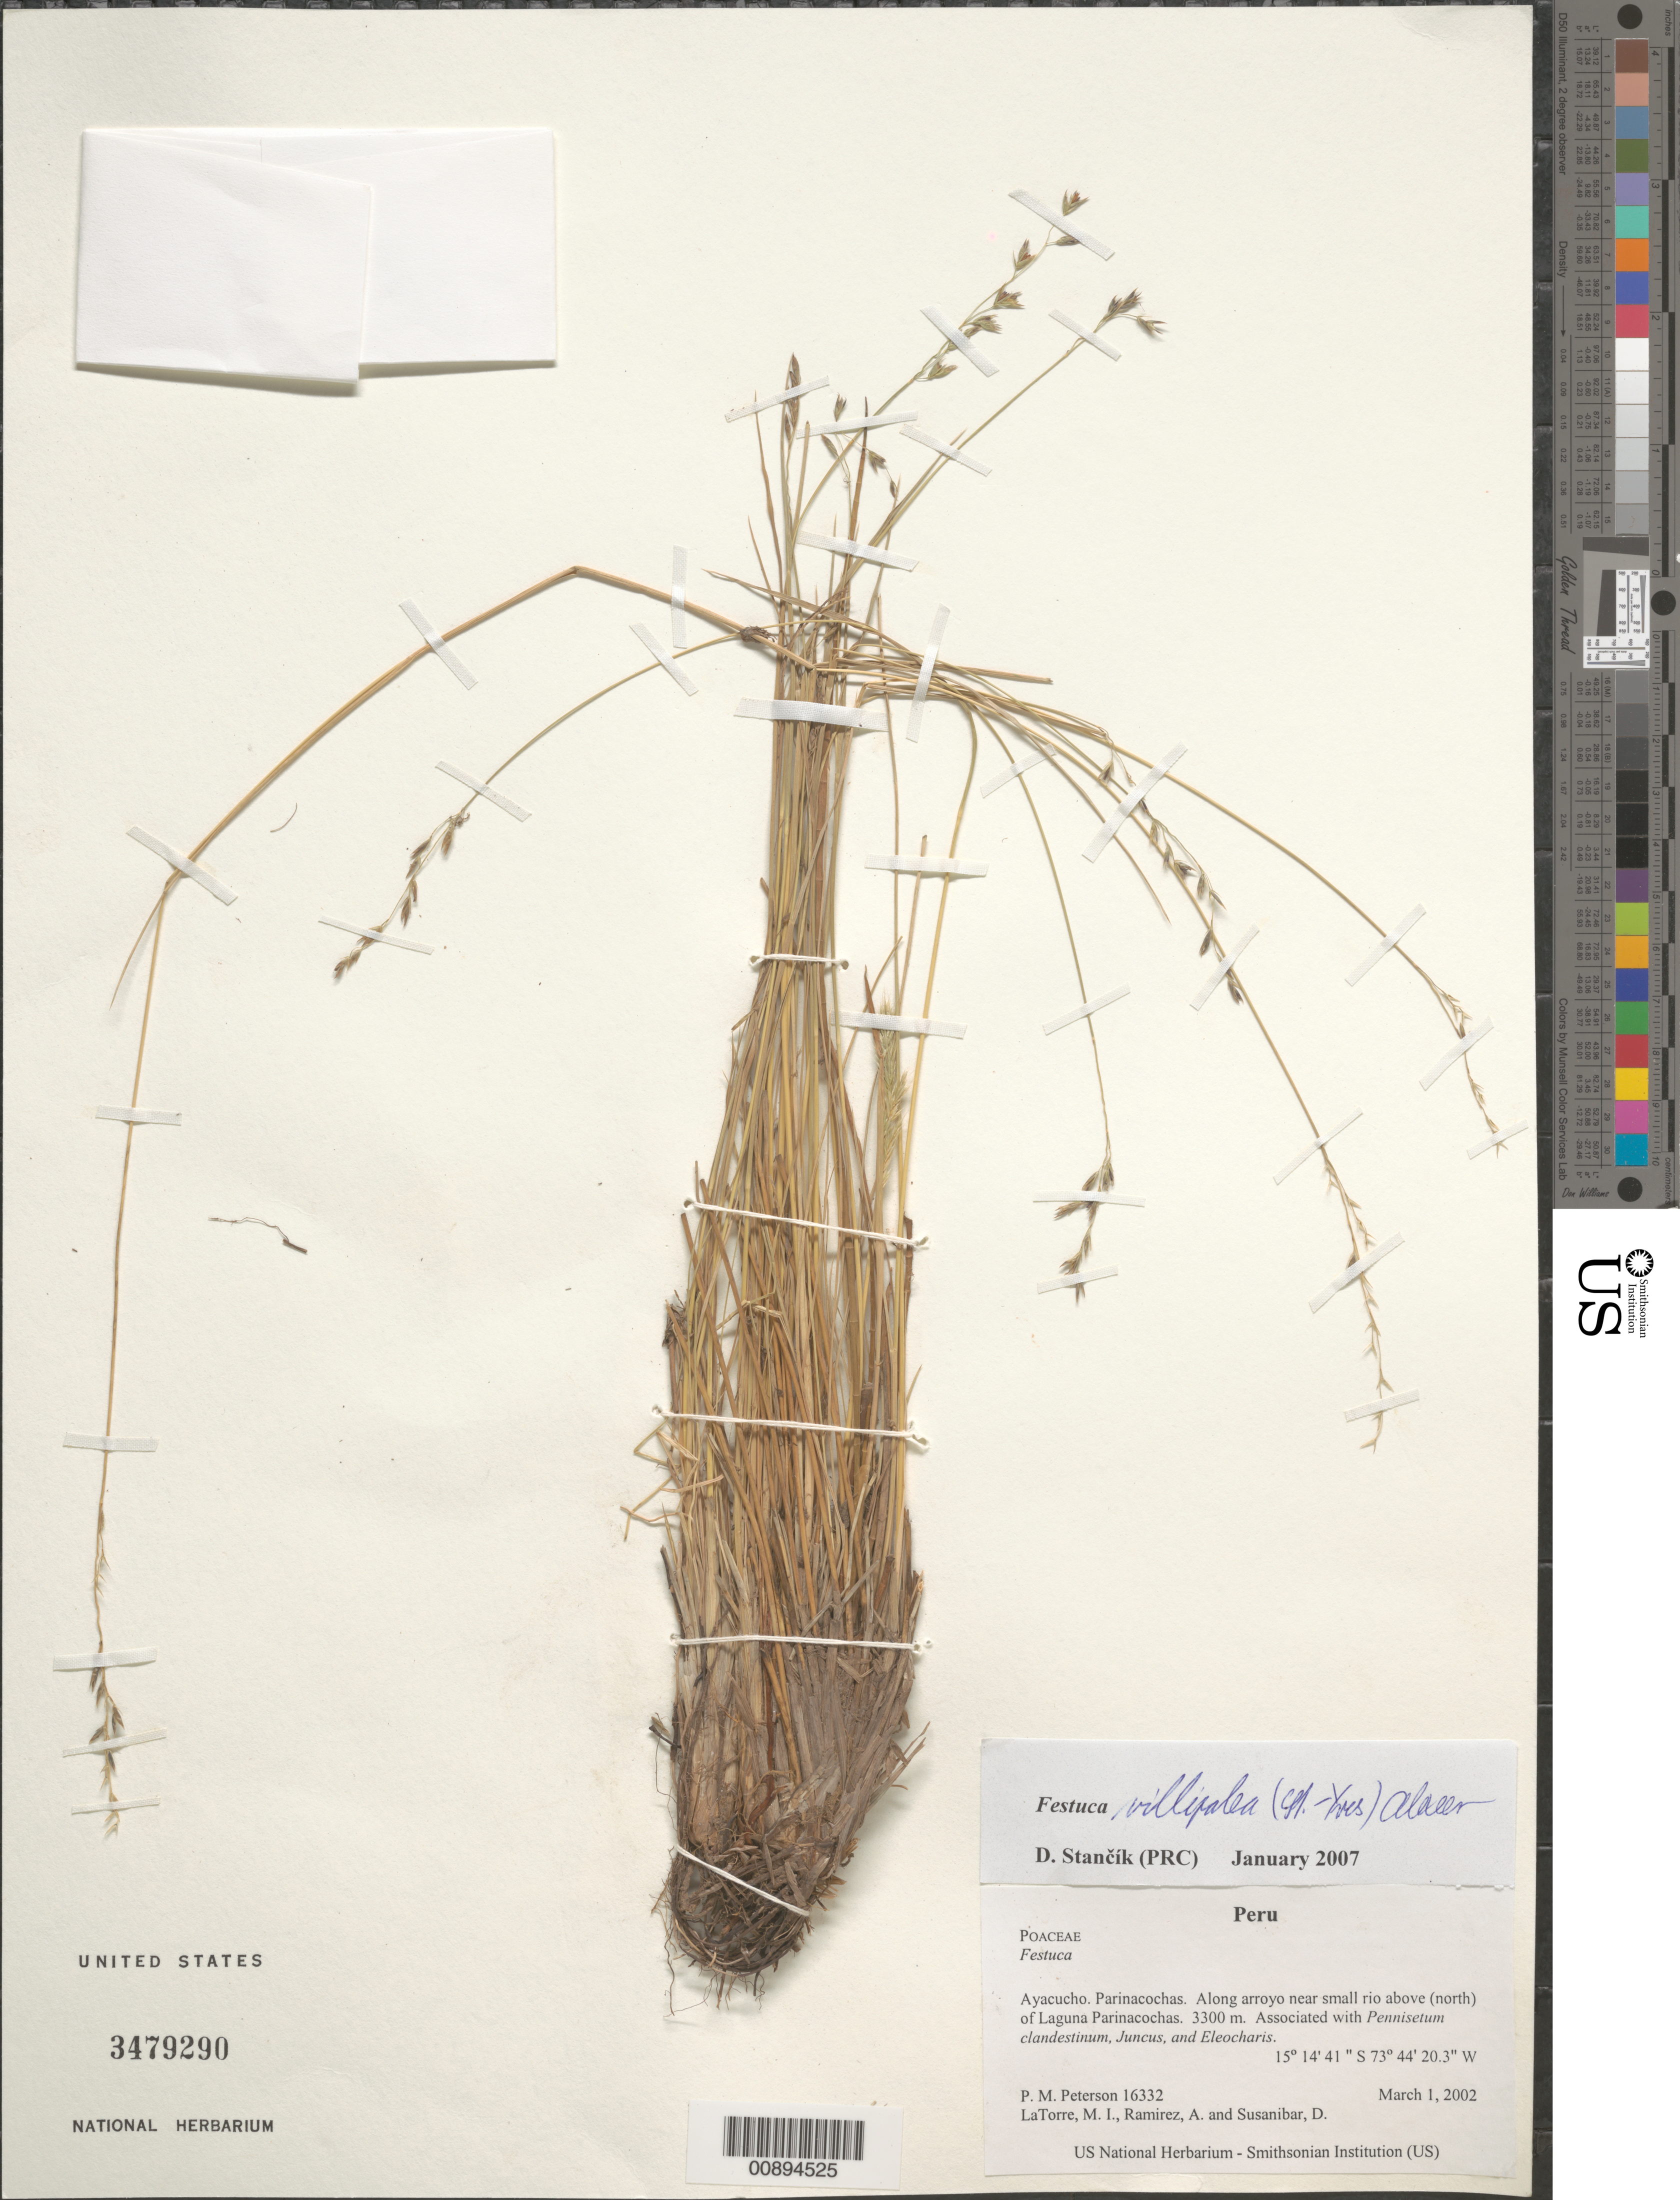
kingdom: Plantae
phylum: Tracheophyta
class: Liliopsida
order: Poales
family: Poaceae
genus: Festuca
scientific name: Festuca villipalea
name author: (St.-Yves) E.B. Alexeev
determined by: Stancik, D.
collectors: P. M. Peterson, M. I. La Torre, A. Ramírez & D. Susanibar Cruz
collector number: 16332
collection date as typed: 01 Mar 2002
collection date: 2002-03-01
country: Peru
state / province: Ayacucho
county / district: Parinacochas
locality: Along arroyo near small rio above (north) of Laguna Parinacochas.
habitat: Associated with ~Pennisetum clandestinum, Juncus, and Eleocharis~.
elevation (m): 3300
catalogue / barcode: US 3479290